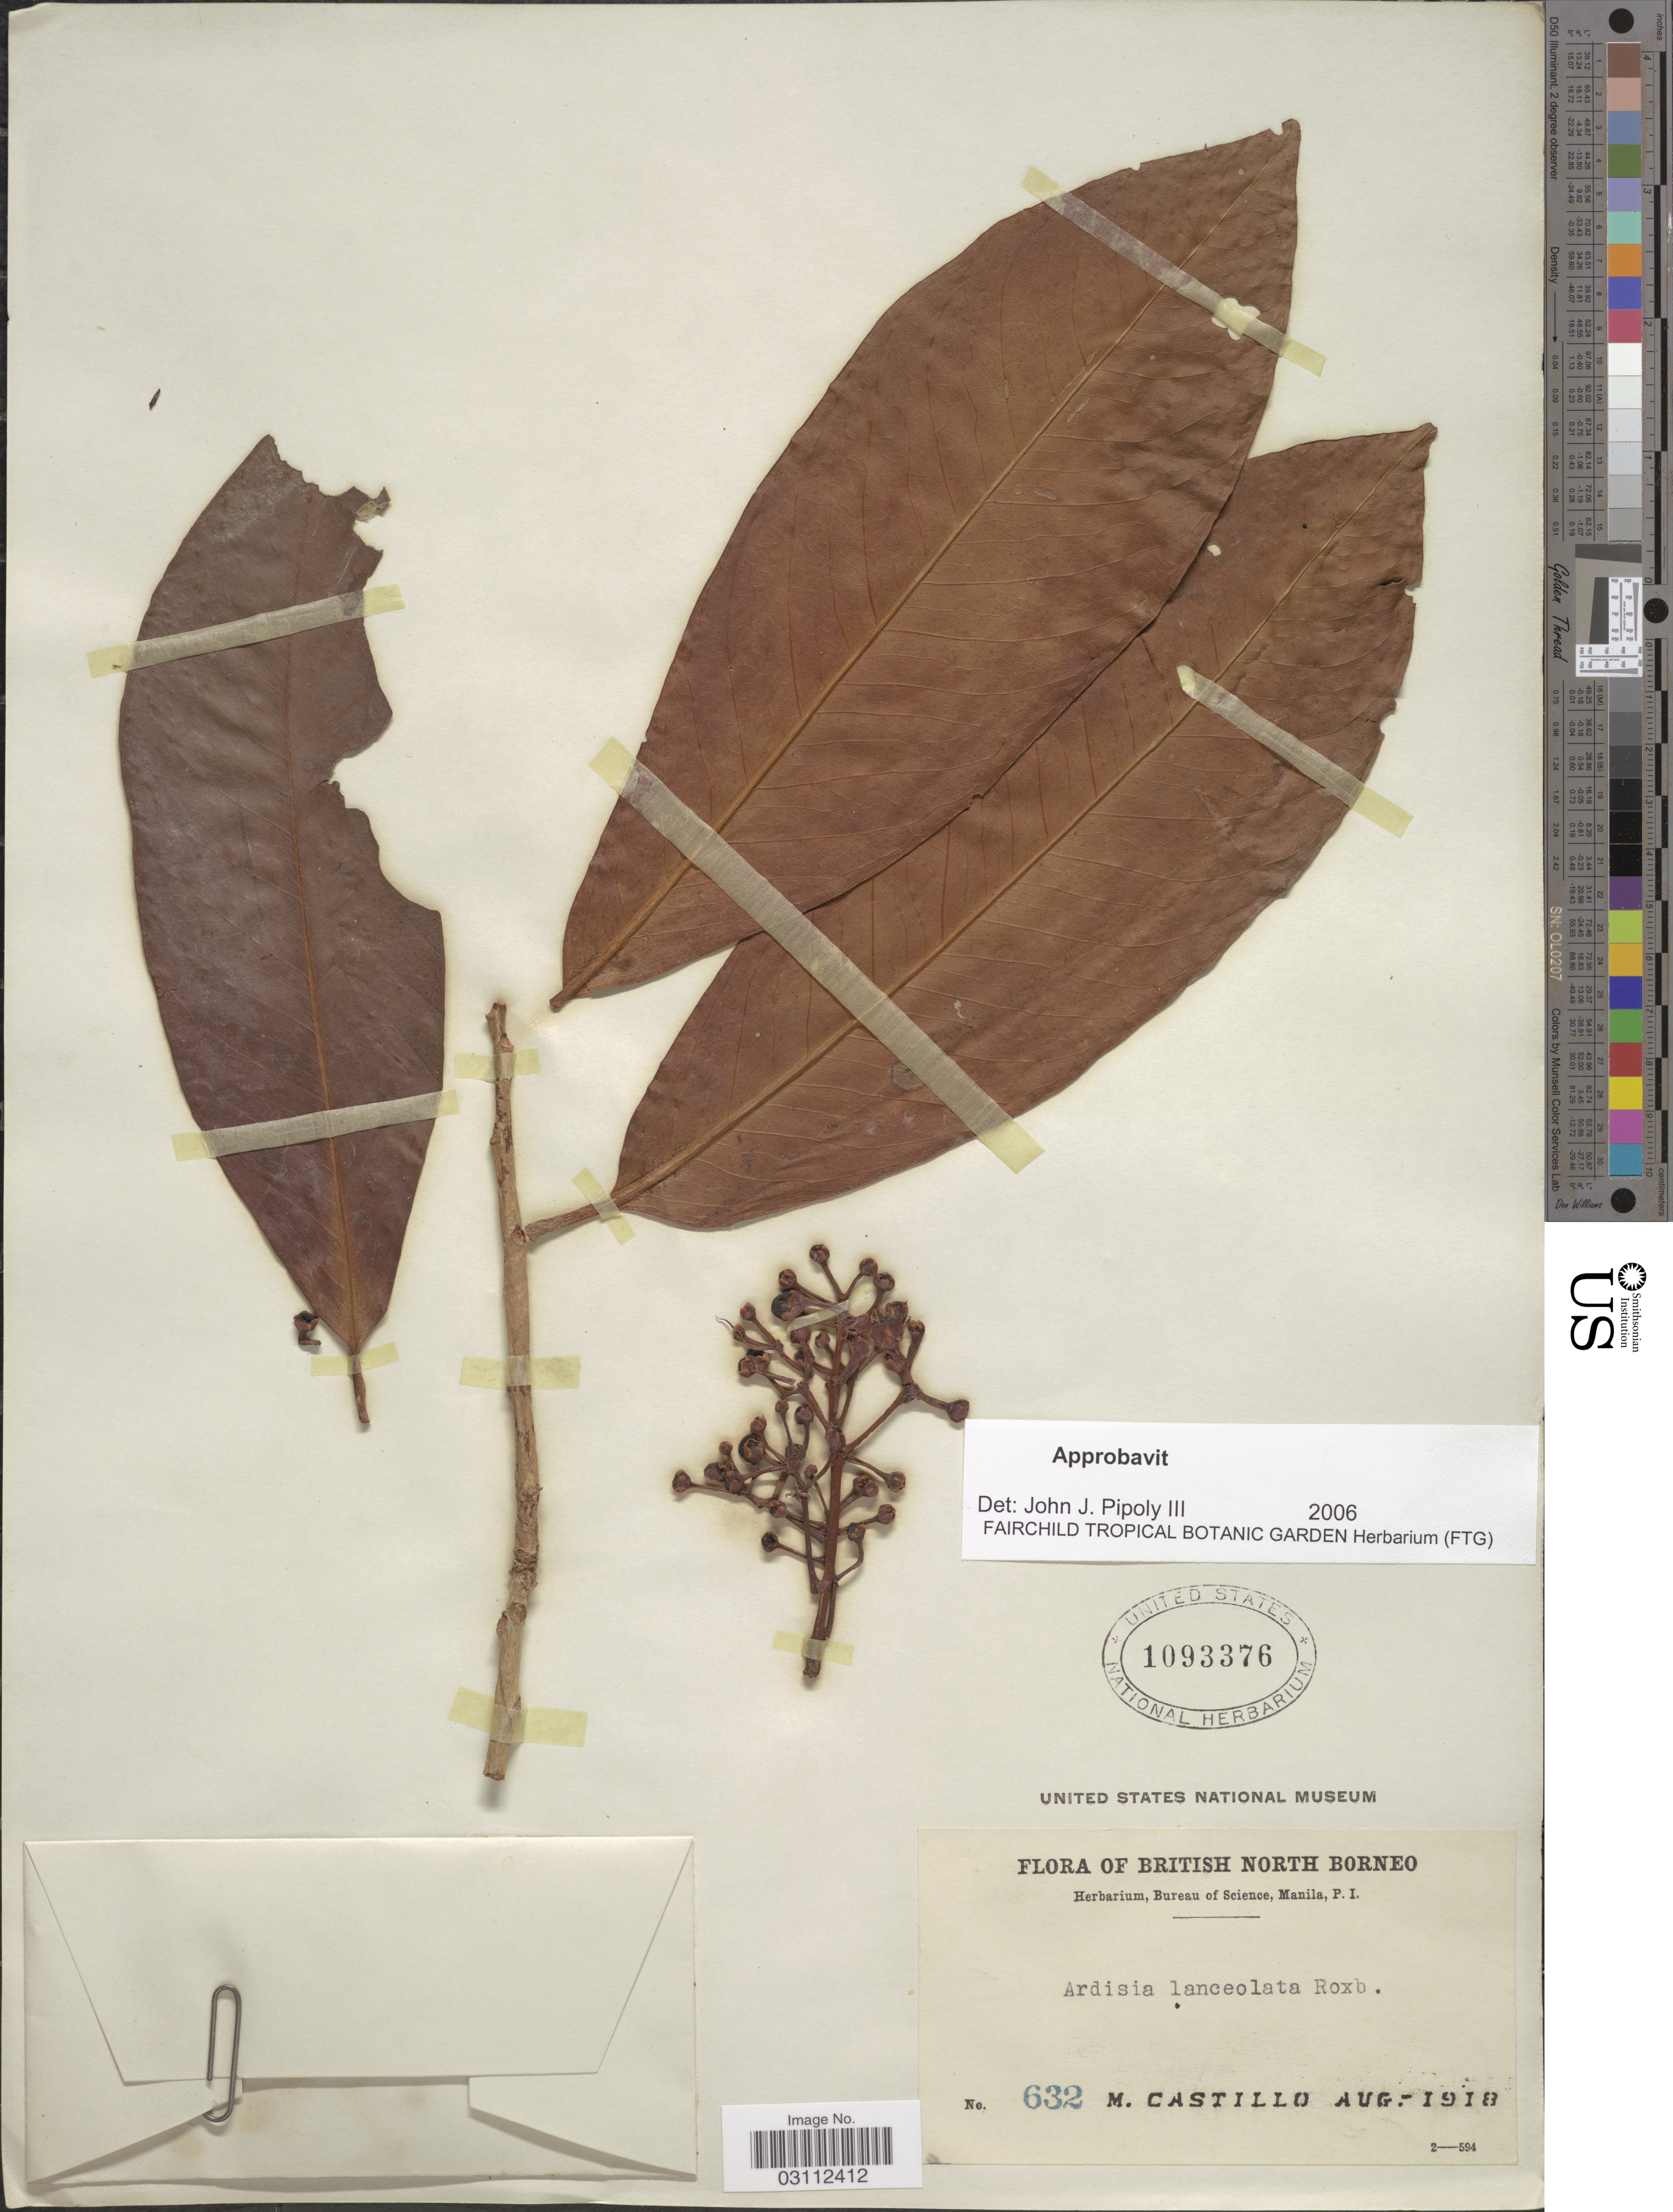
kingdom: Plantae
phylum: Tracheophyta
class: Magnoliopsida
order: Ericales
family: Primulaceae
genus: Ardisia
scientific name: Ardisia lanceolata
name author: Roxb.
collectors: M. Castillo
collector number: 632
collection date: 1918-08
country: Malaysia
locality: British North Borneo.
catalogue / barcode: US 1093376